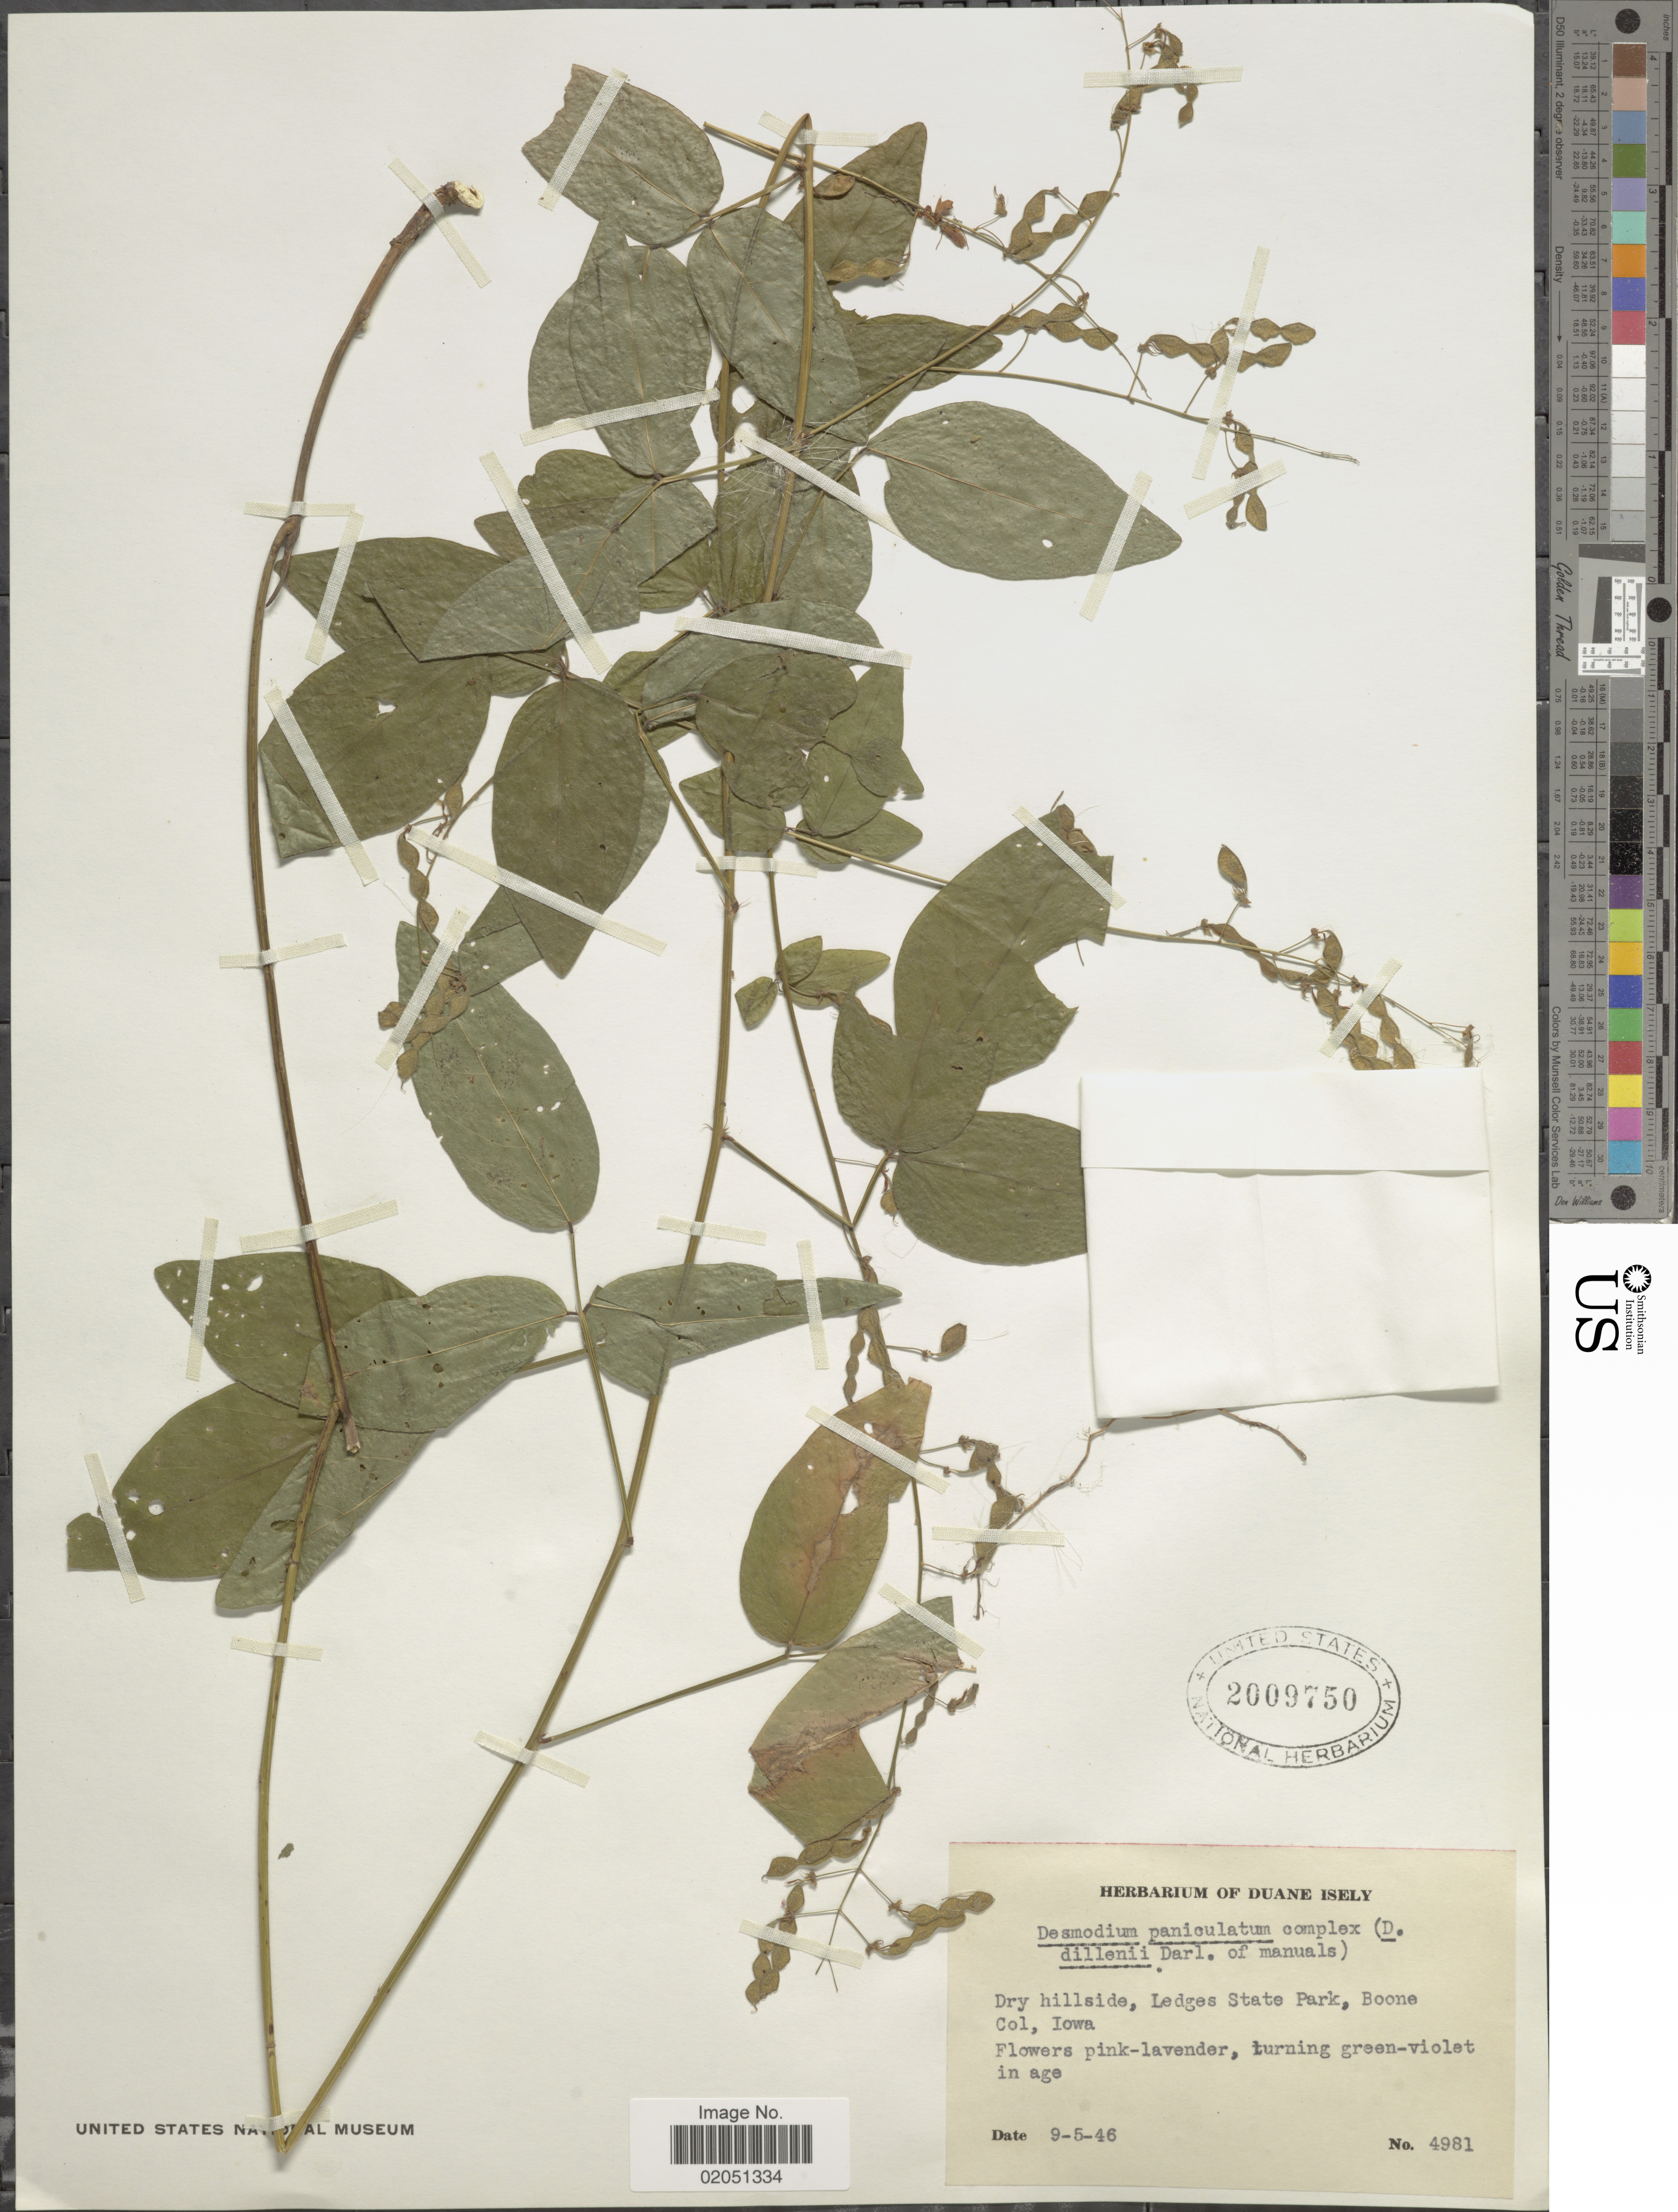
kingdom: Plantae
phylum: Tracheophyta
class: Magnoliopsida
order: Fabales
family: Fabaceae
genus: Desmodium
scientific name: Desmodium paniculatum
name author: (L.) DC.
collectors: D. Isely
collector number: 4981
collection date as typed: Transcribed d/m/y: 5/9/46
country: United States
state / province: Iowa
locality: Dry hillside Ledges State Park, Boone Col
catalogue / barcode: US 2009750